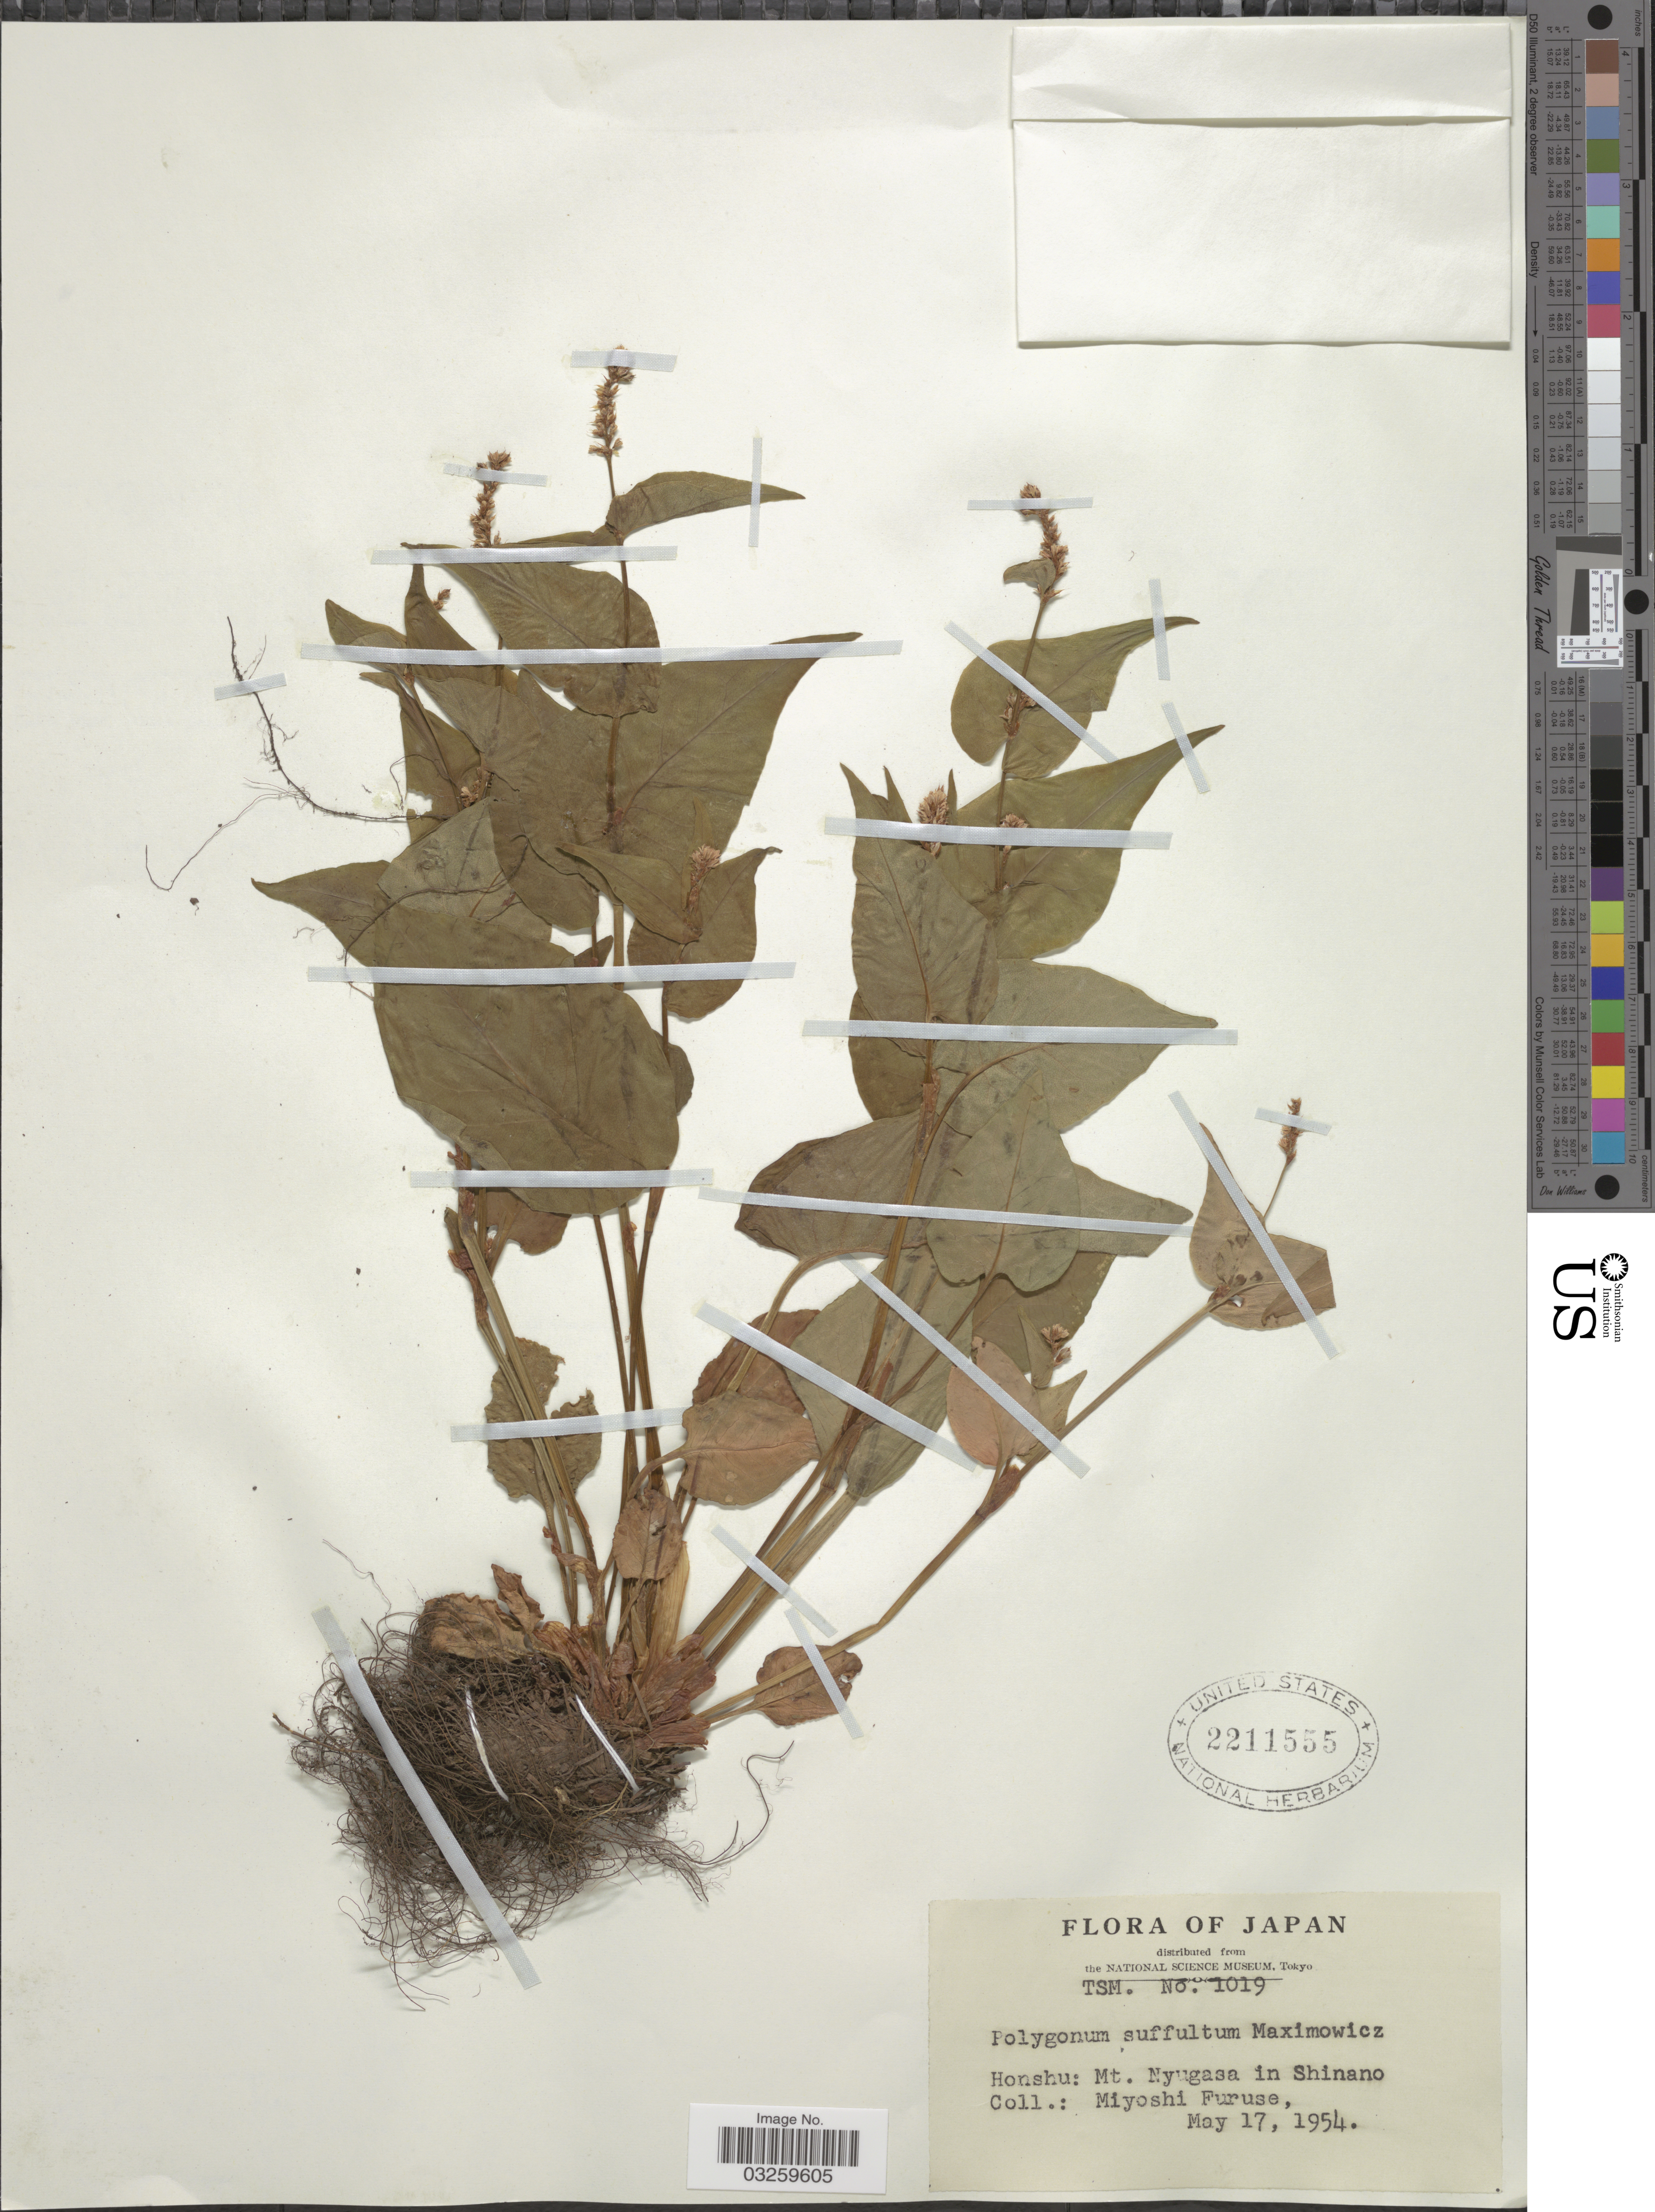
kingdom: Plantae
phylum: Tracheophyta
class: Magnoliopsida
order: Caryophyllales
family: Polygonaceae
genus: Bistorta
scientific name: Bistorta suffulta subsp. suffulta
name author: (Maxim.) Greene ex H. Gross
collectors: M. Furuse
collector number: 1019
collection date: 1954-05-17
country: Japan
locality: Honshu: Mt. Nyugasa in Shinano.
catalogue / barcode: US 2211555